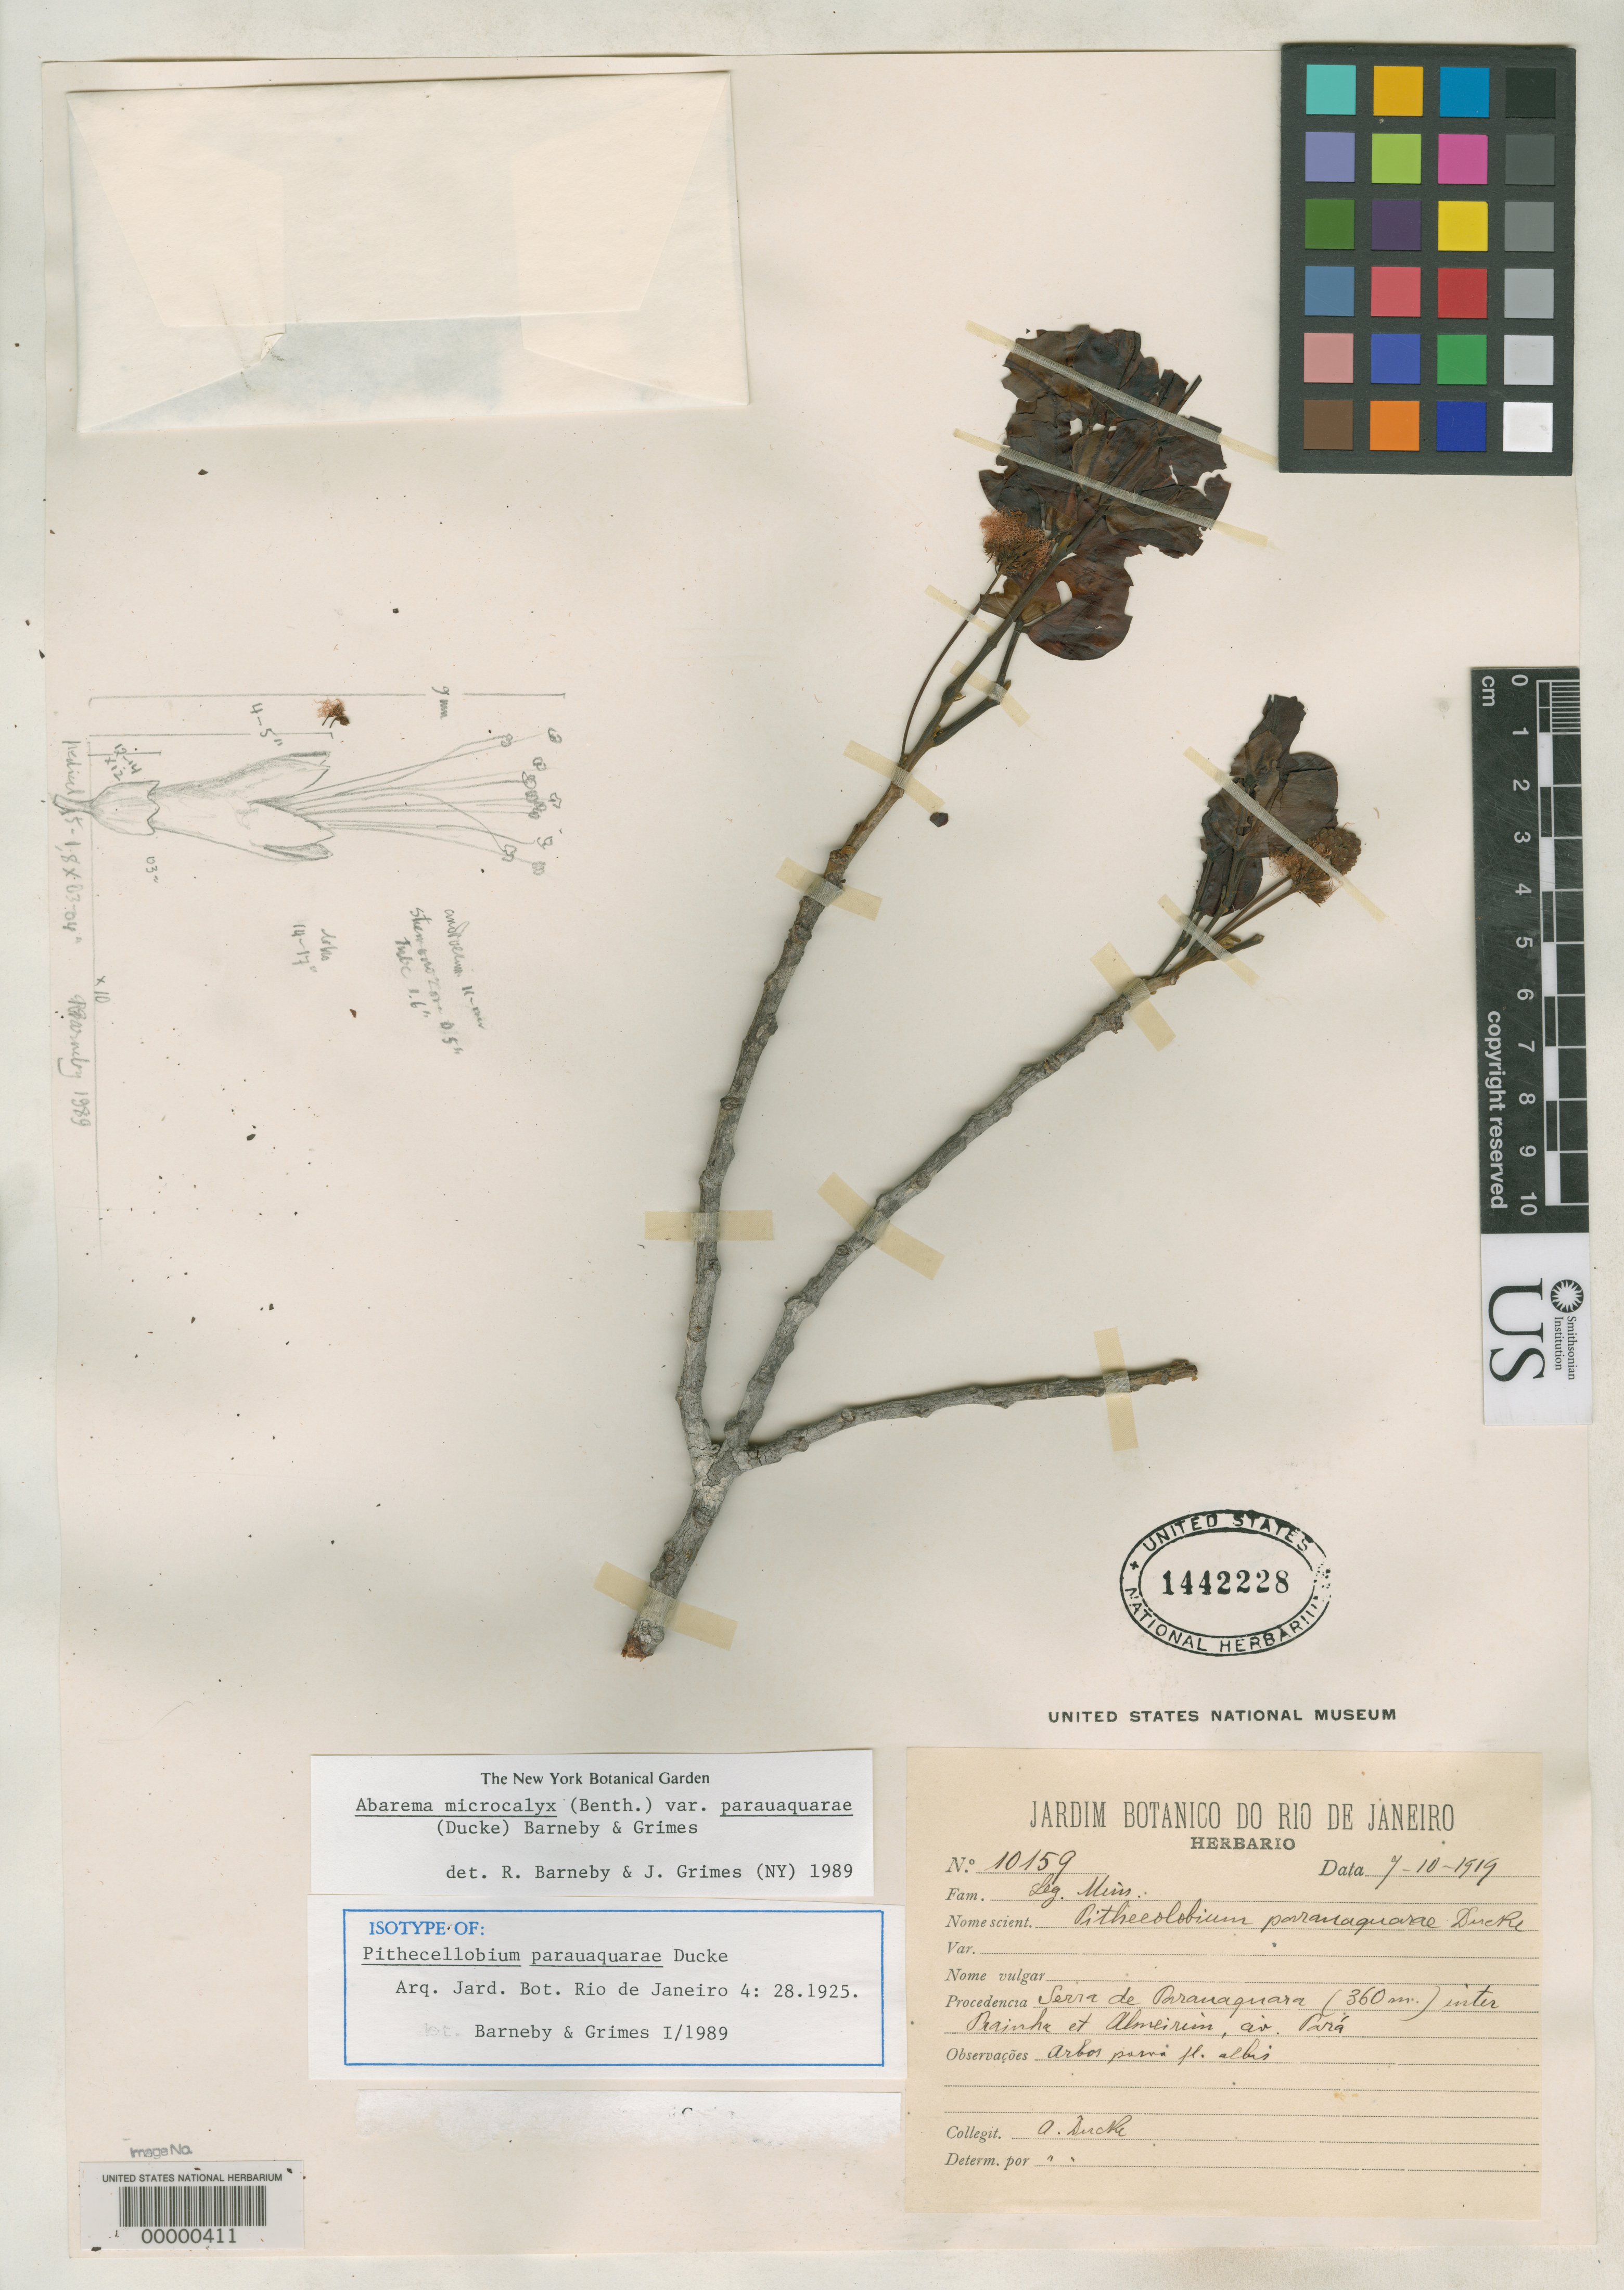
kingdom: Plantae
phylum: Tracheophyta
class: Magnoliopsida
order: Fabales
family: Fabaceae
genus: Pithecellobium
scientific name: Pithecellobium parauaquarae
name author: Ducke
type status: Isotype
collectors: A. Ducke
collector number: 10159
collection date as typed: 07 Oct 1919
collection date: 1919-10-07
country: Brazil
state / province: Pará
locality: Serra de Parauaguara.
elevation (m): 360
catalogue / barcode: US 1442228